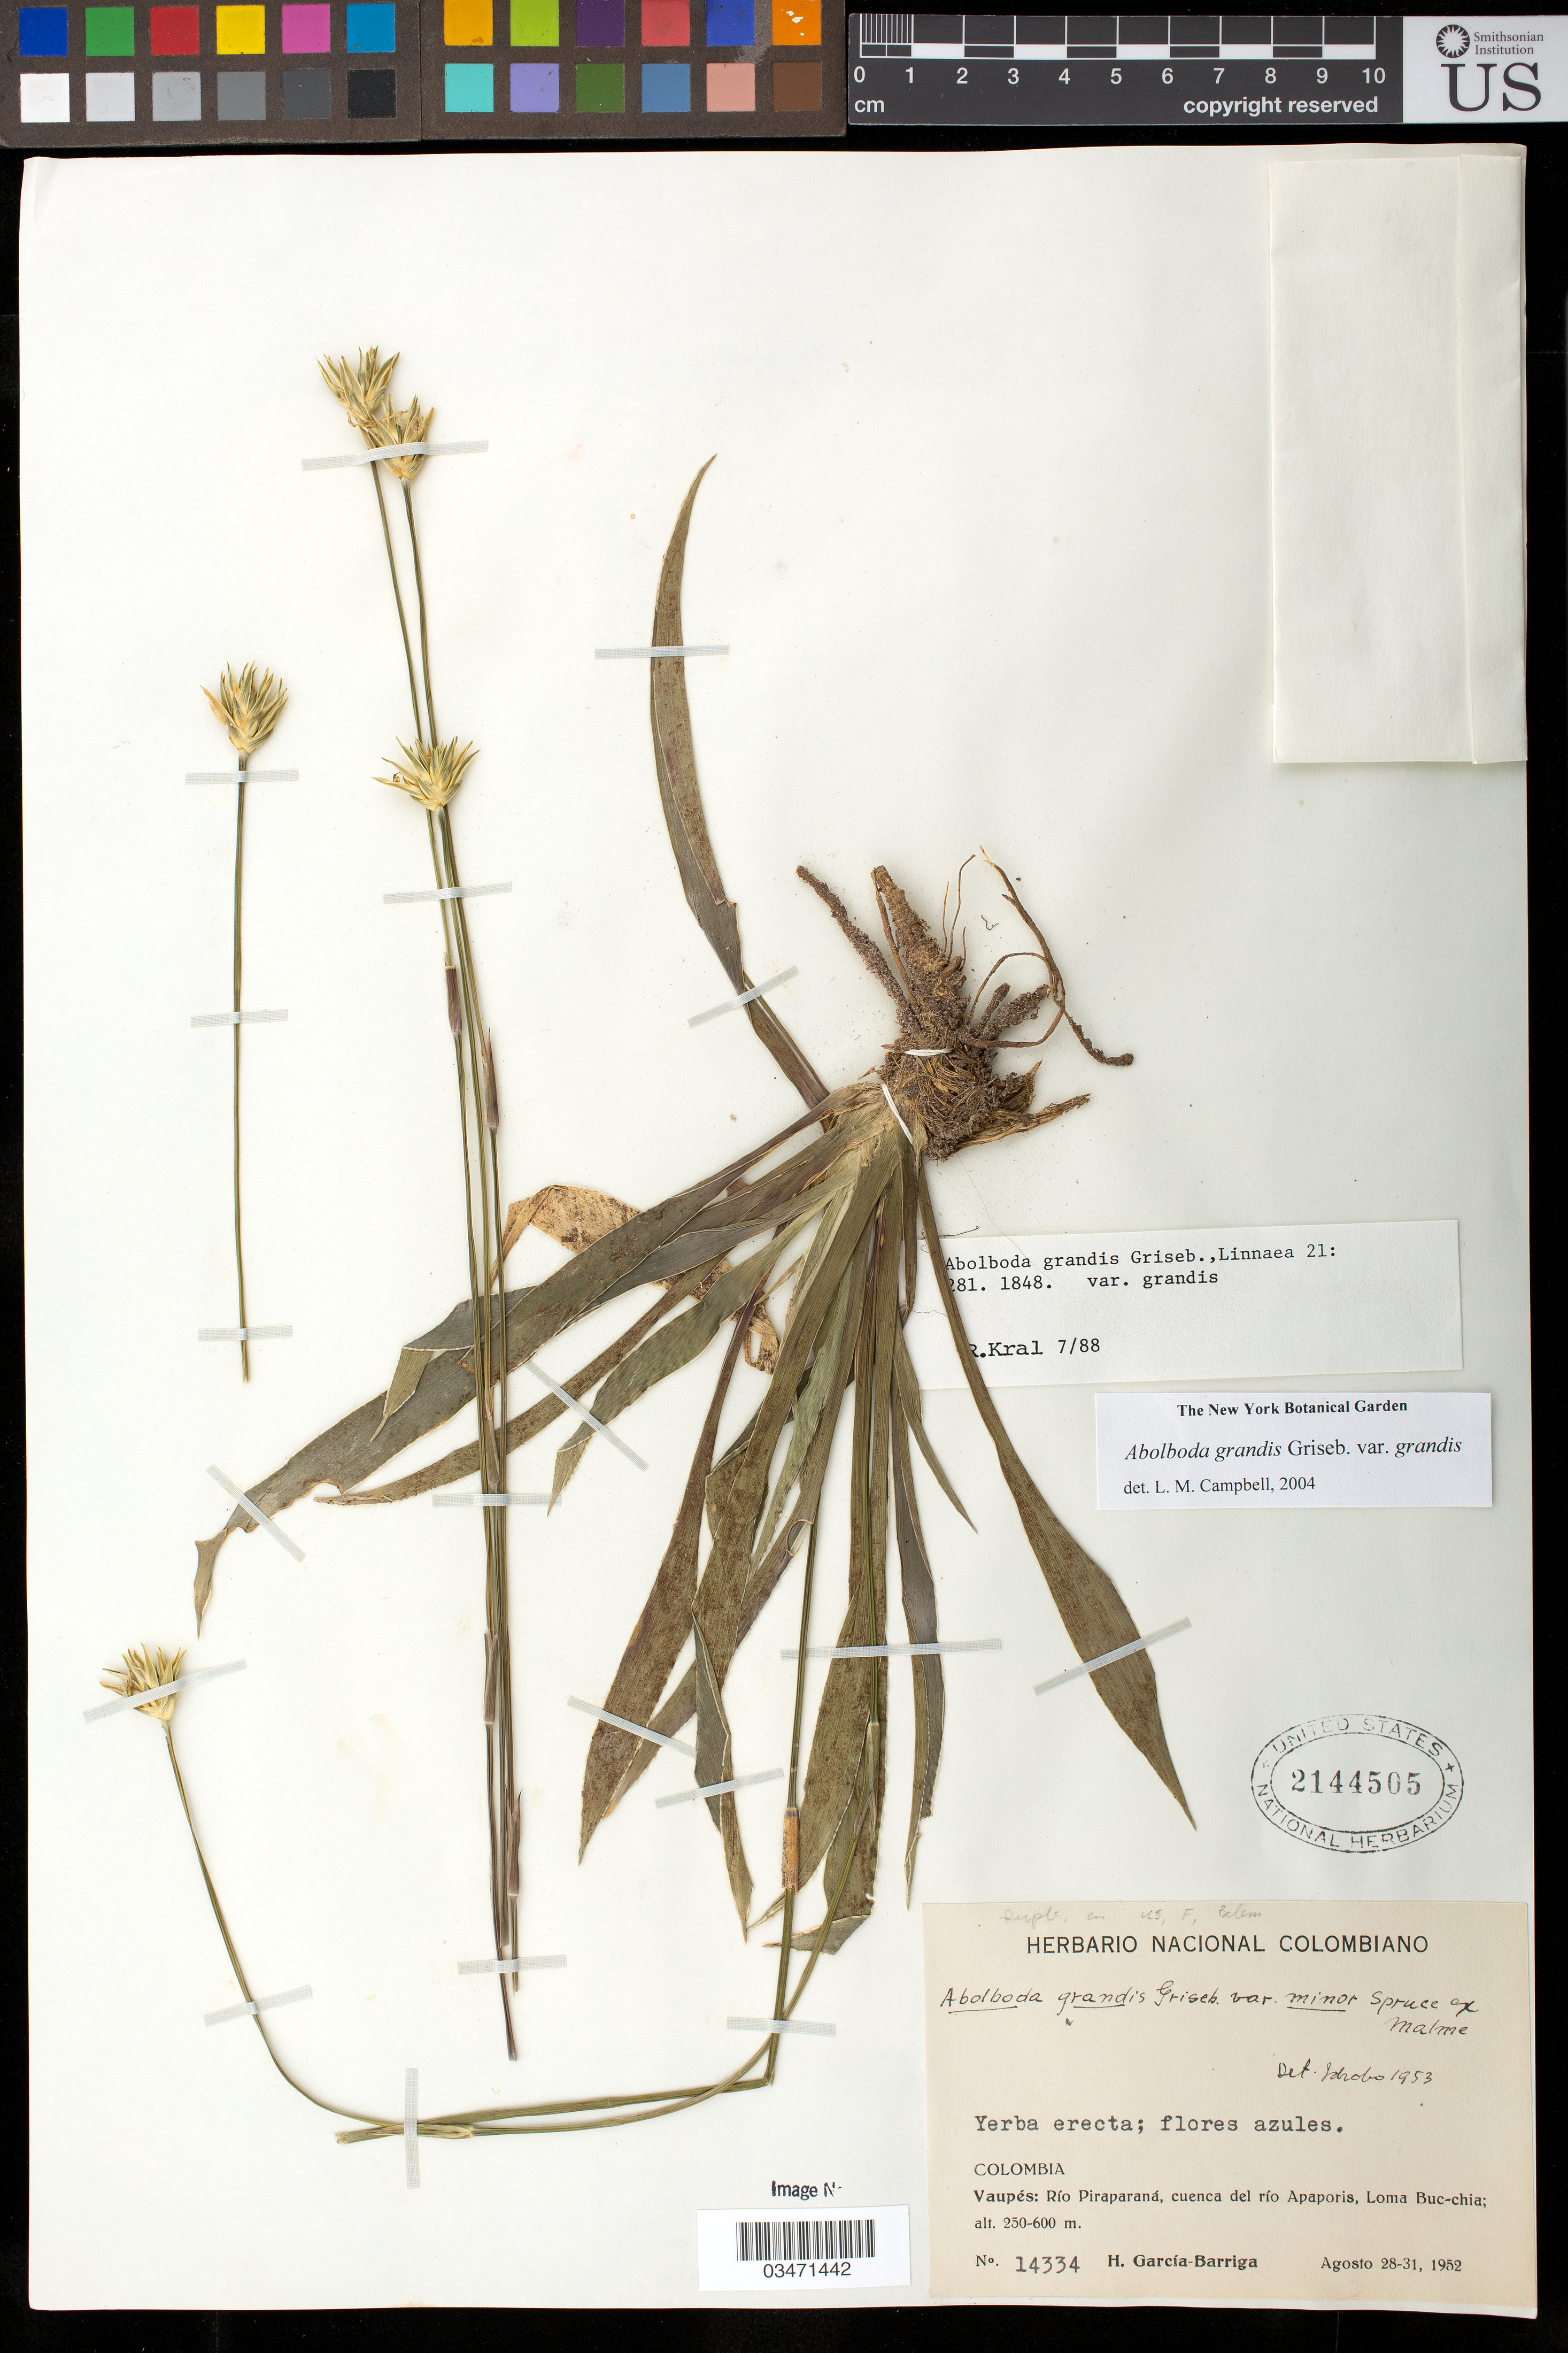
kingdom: Plantae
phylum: Tracheophyta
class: Liliopsida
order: Poales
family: Xyridaceae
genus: Abolboda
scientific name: Abolboda grandis var. grandis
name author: Griseb.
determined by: Campbell, L. M.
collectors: H. García Barriga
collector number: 14334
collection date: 1952-08-28/1952-08-31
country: Colombia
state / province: Vaupés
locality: Rio Piaparana, cuence del rio Apaporis, Loma Buc-cjoa. Vaupes, Colombia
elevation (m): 250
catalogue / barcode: US 2144505